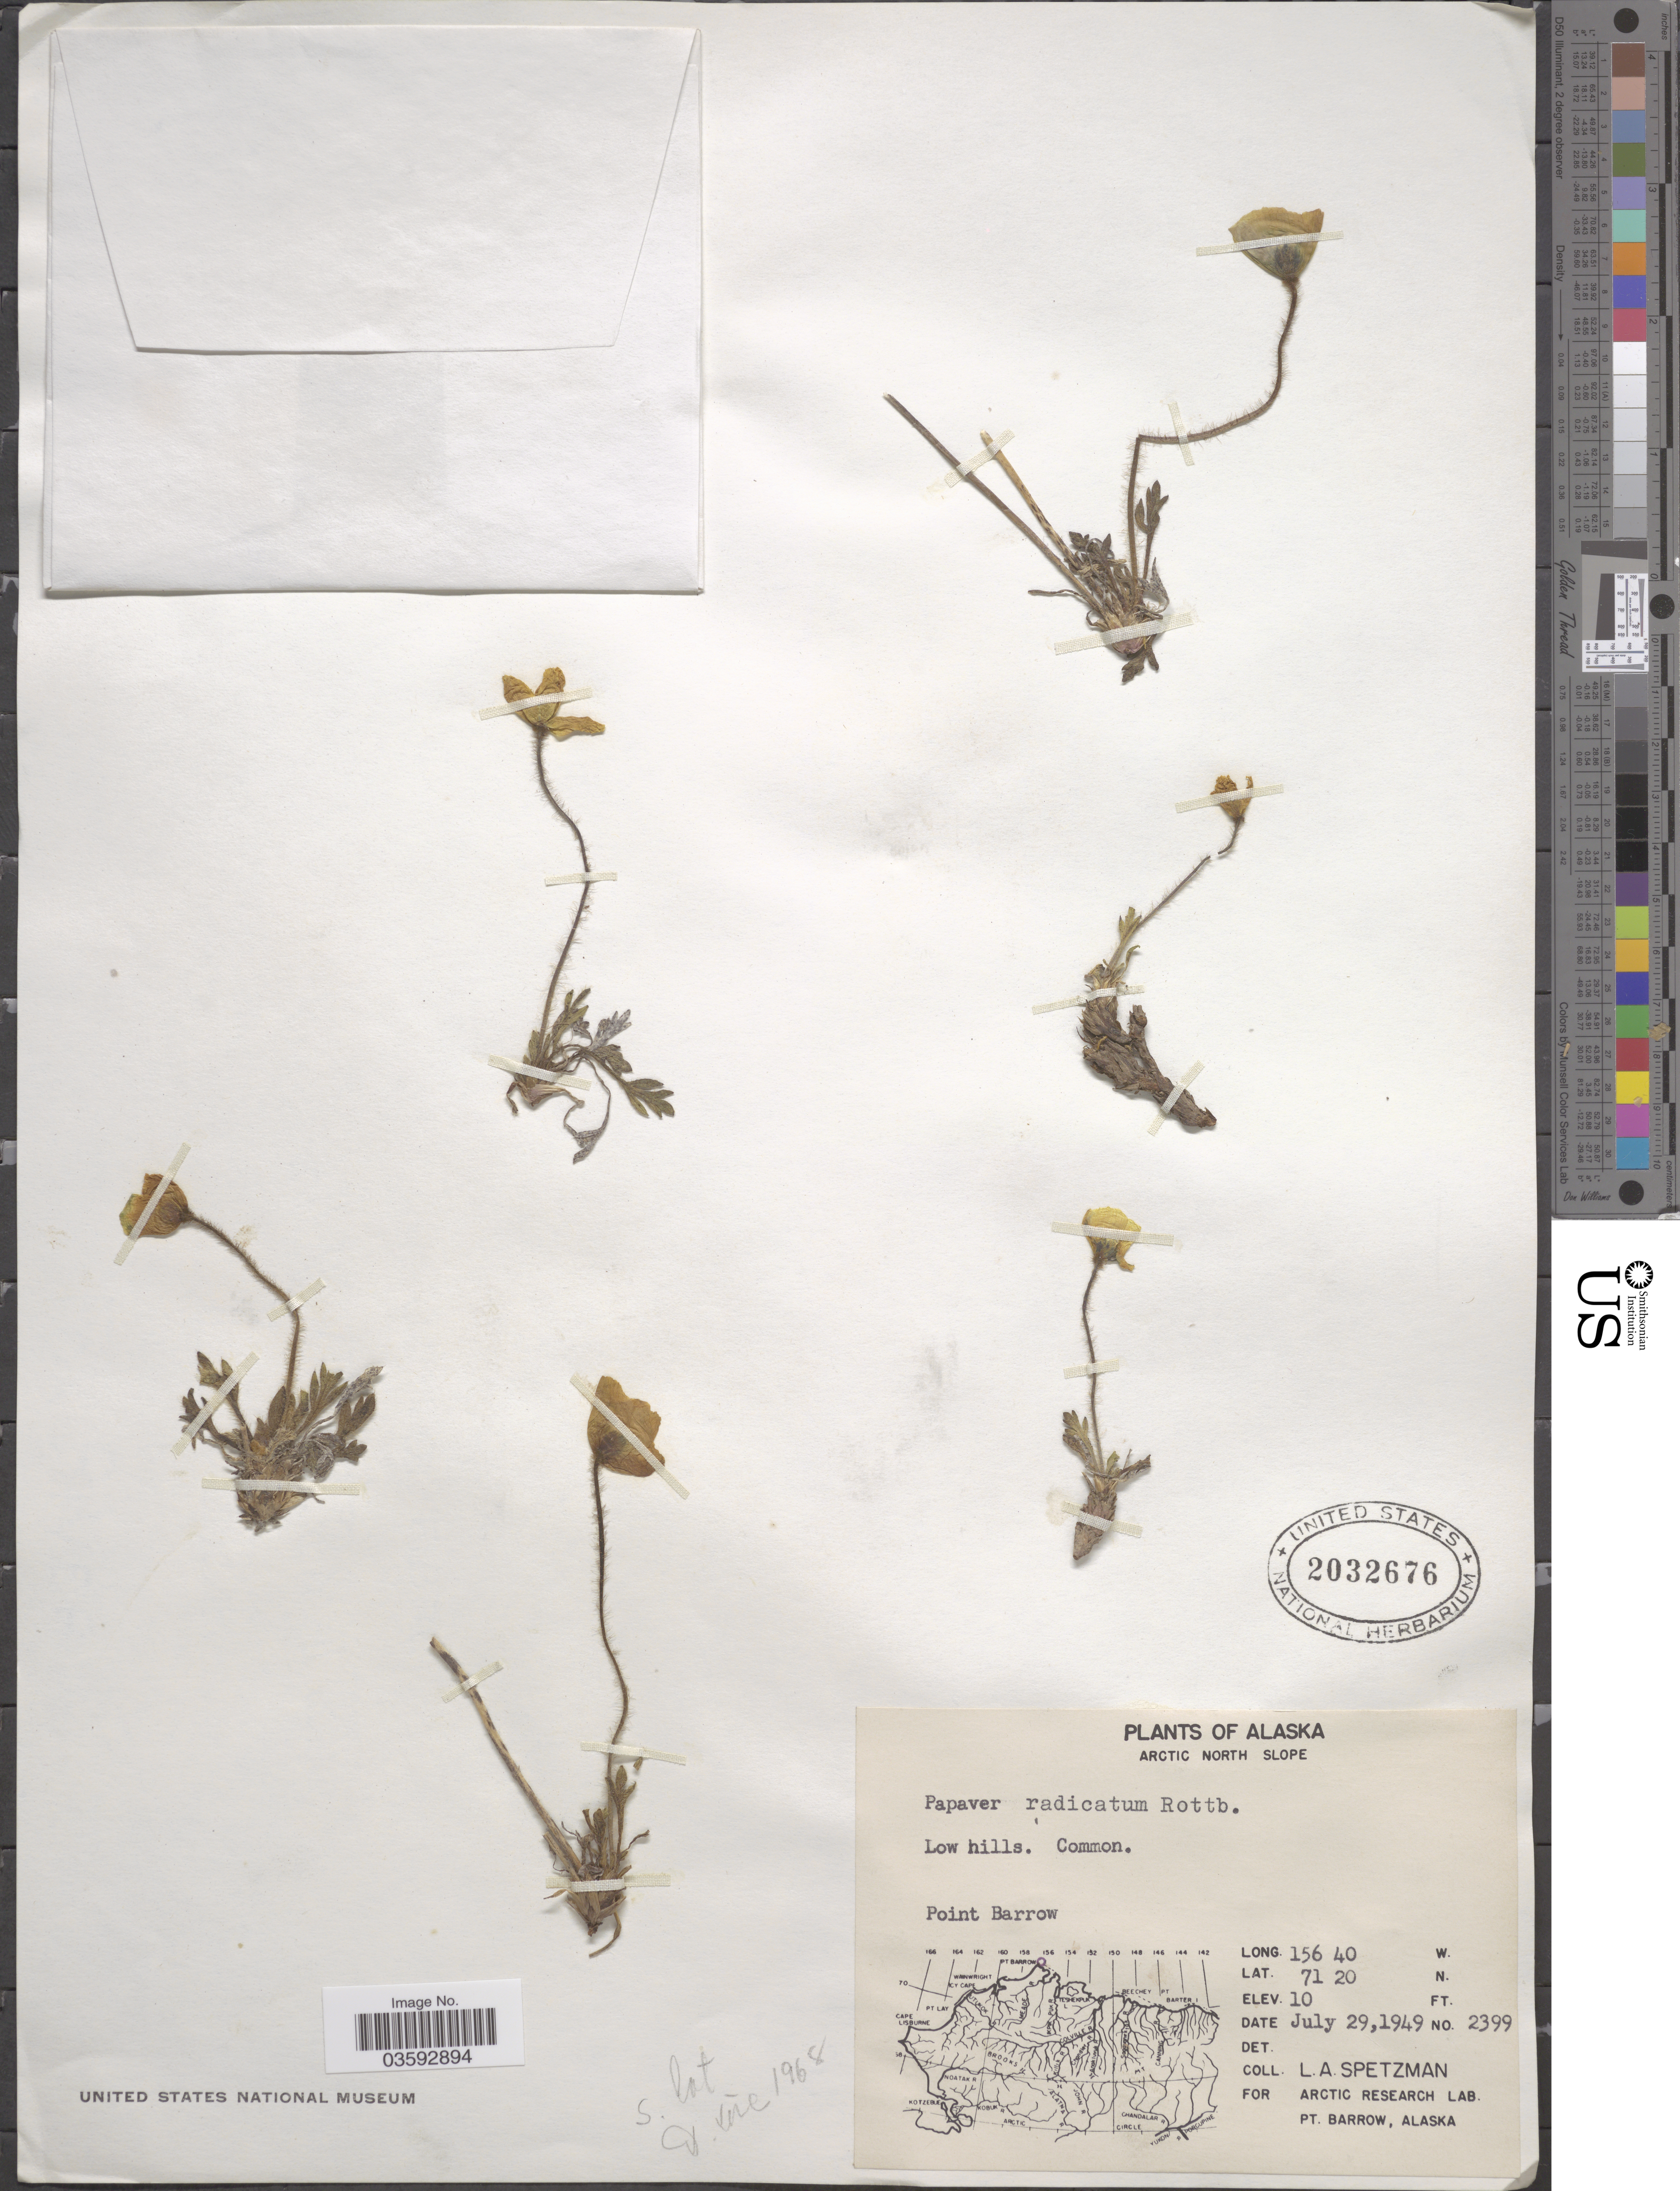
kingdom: Plantae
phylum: Tracheophyta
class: Magnoliopsida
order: Ranunculales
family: Papaveraceae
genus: Papaver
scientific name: Papaver radicatum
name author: Rottb.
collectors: L. Spetzman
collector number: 2399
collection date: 1949-07-29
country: United States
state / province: Alaska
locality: Arctic North Slope. Point Barrow.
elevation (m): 3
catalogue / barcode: US 2032676